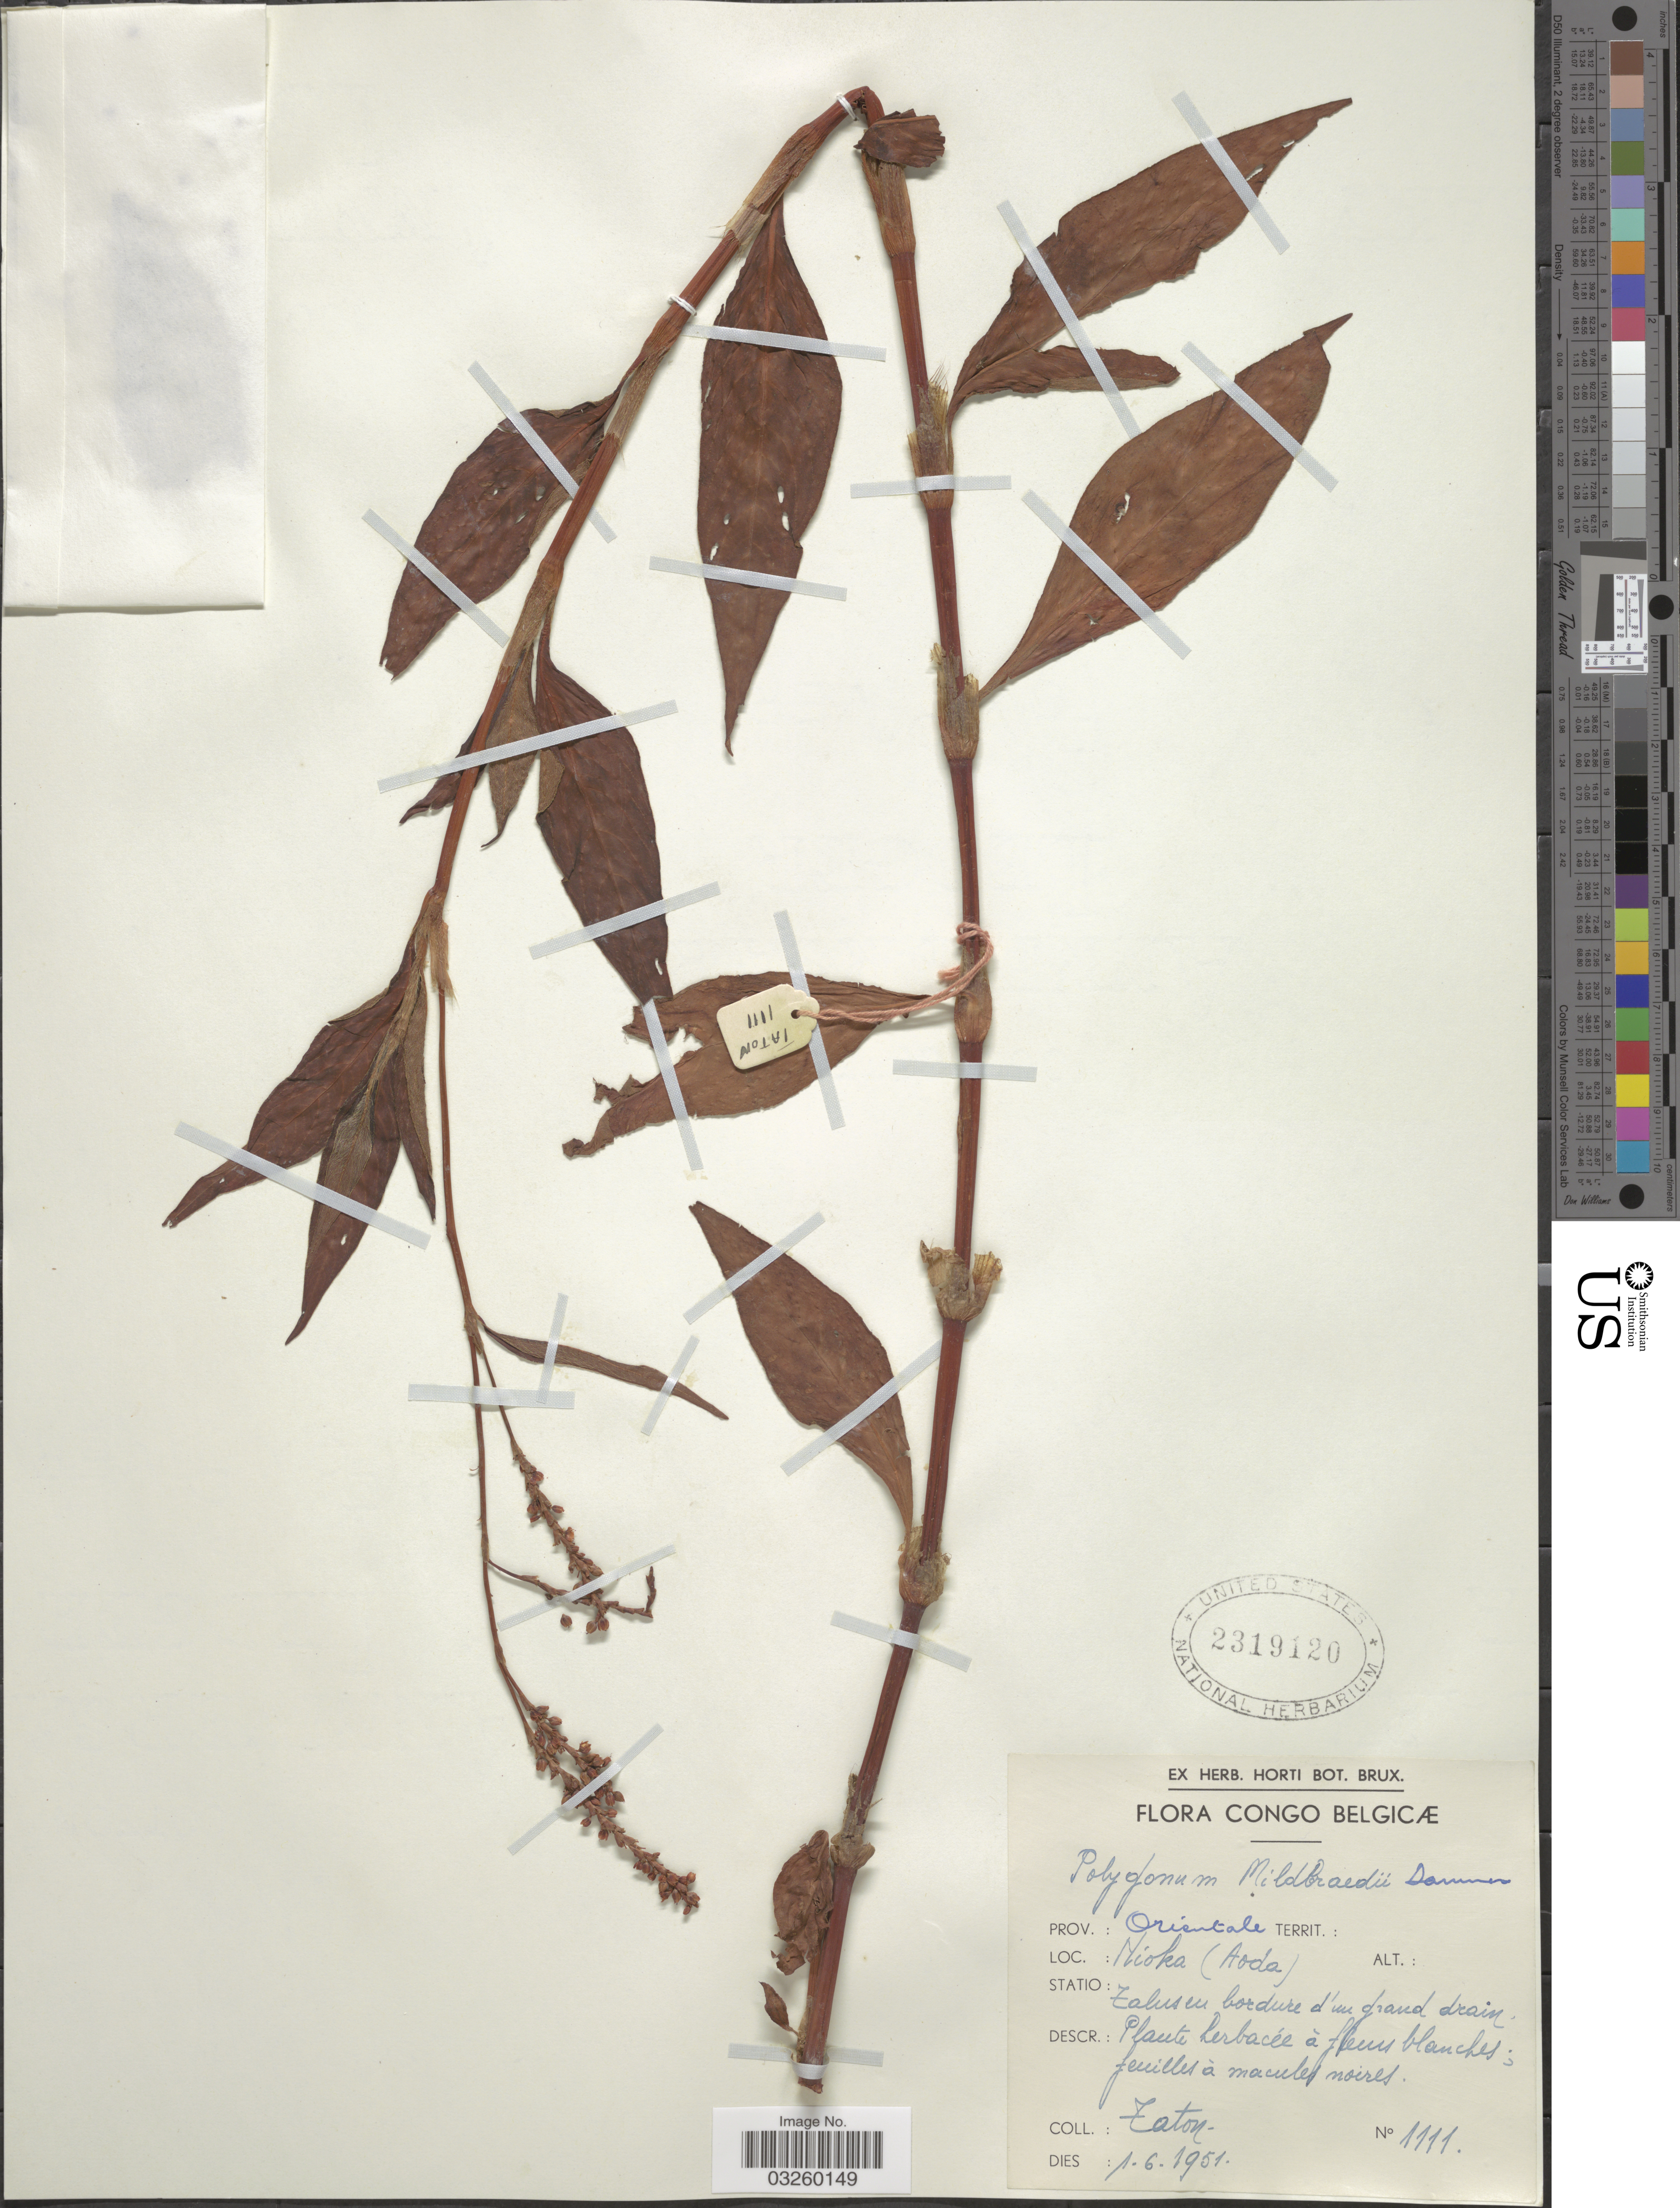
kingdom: Plantae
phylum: Tracheophyta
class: Magnoliopsida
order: Caryophyllales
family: Polygonaceae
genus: Polygonum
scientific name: Polygonum setulosum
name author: A. Rich.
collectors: -- Eaton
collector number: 1111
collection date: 1951-06-01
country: Congo, Democratic Republic of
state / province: Ituri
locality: Congo Belgicæ. Nioka (Aoda). Orientale.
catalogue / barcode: US 2319120